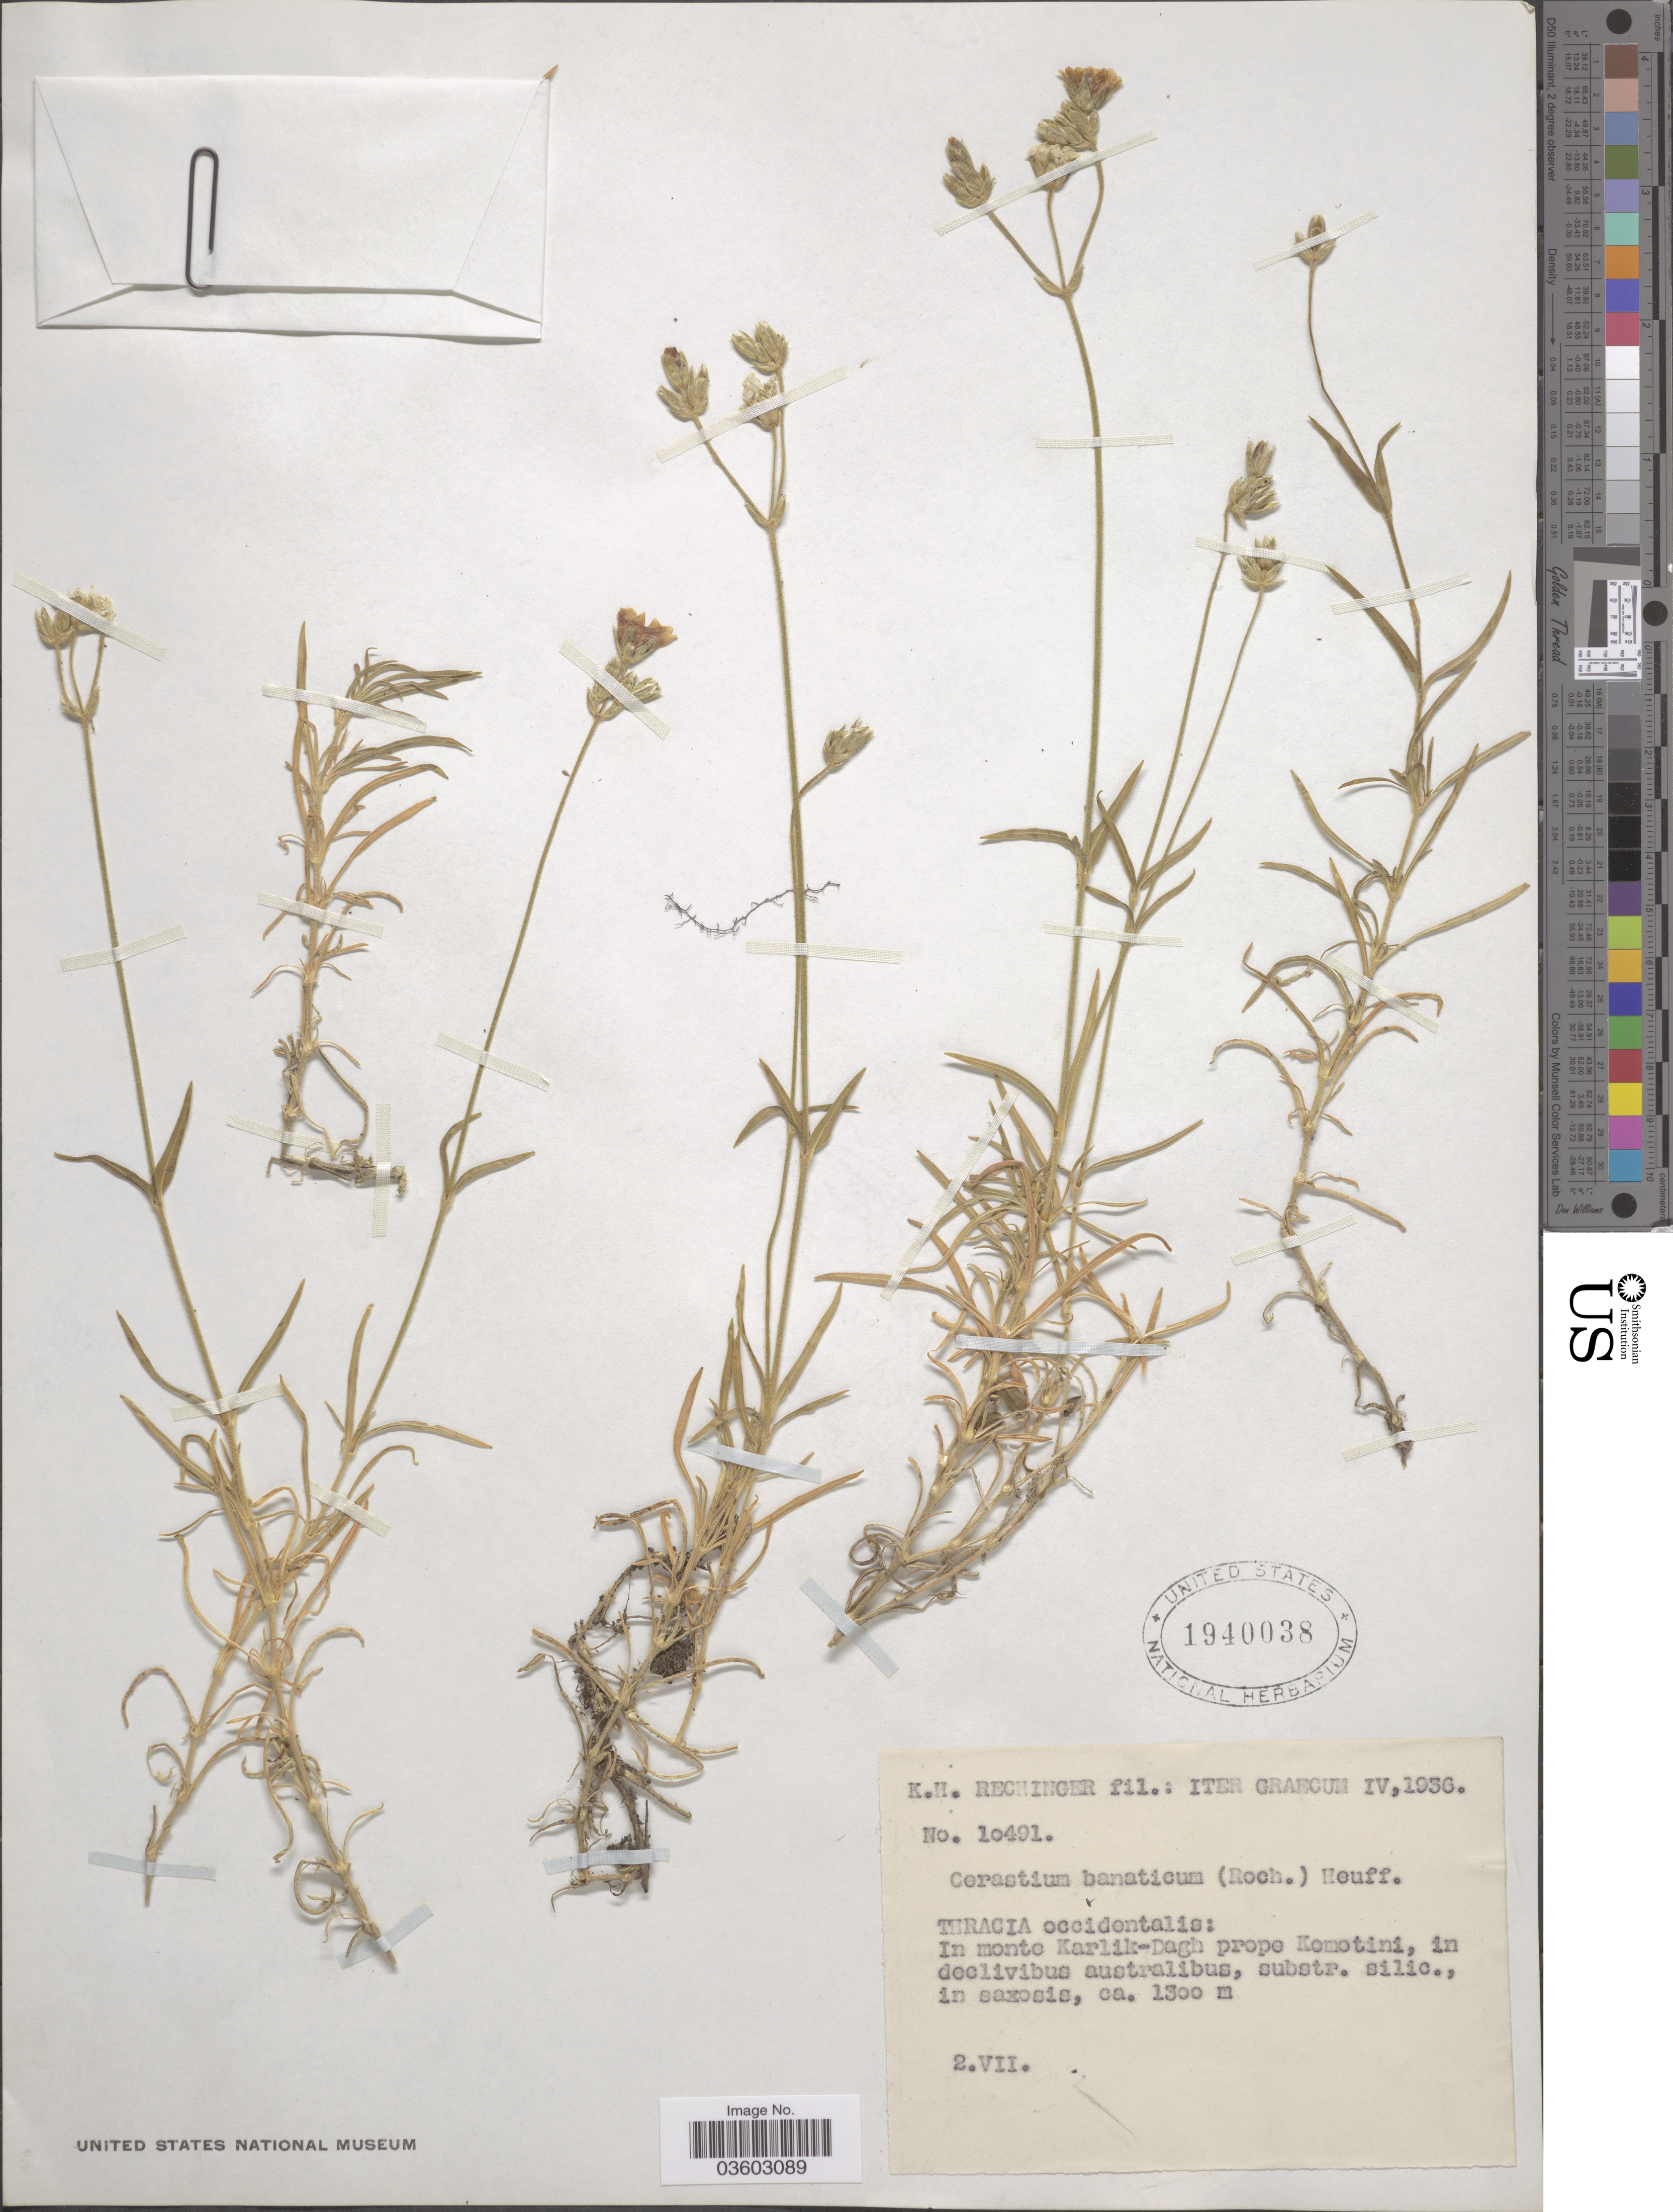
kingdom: Plantae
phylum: Tracheophyta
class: Magnoliopsida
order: Caryophyllales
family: Caryophyllaceae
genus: Cerastium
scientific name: Cerastium banaticum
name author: (Rochel) Heuff.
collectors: K. H. Rechinger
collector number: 10491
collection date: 1936-07-02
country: Greece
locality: Thracia occidentalis: In monte Karlik-Dagh prope Komotini.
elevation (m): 1300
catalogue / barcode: US 1940038